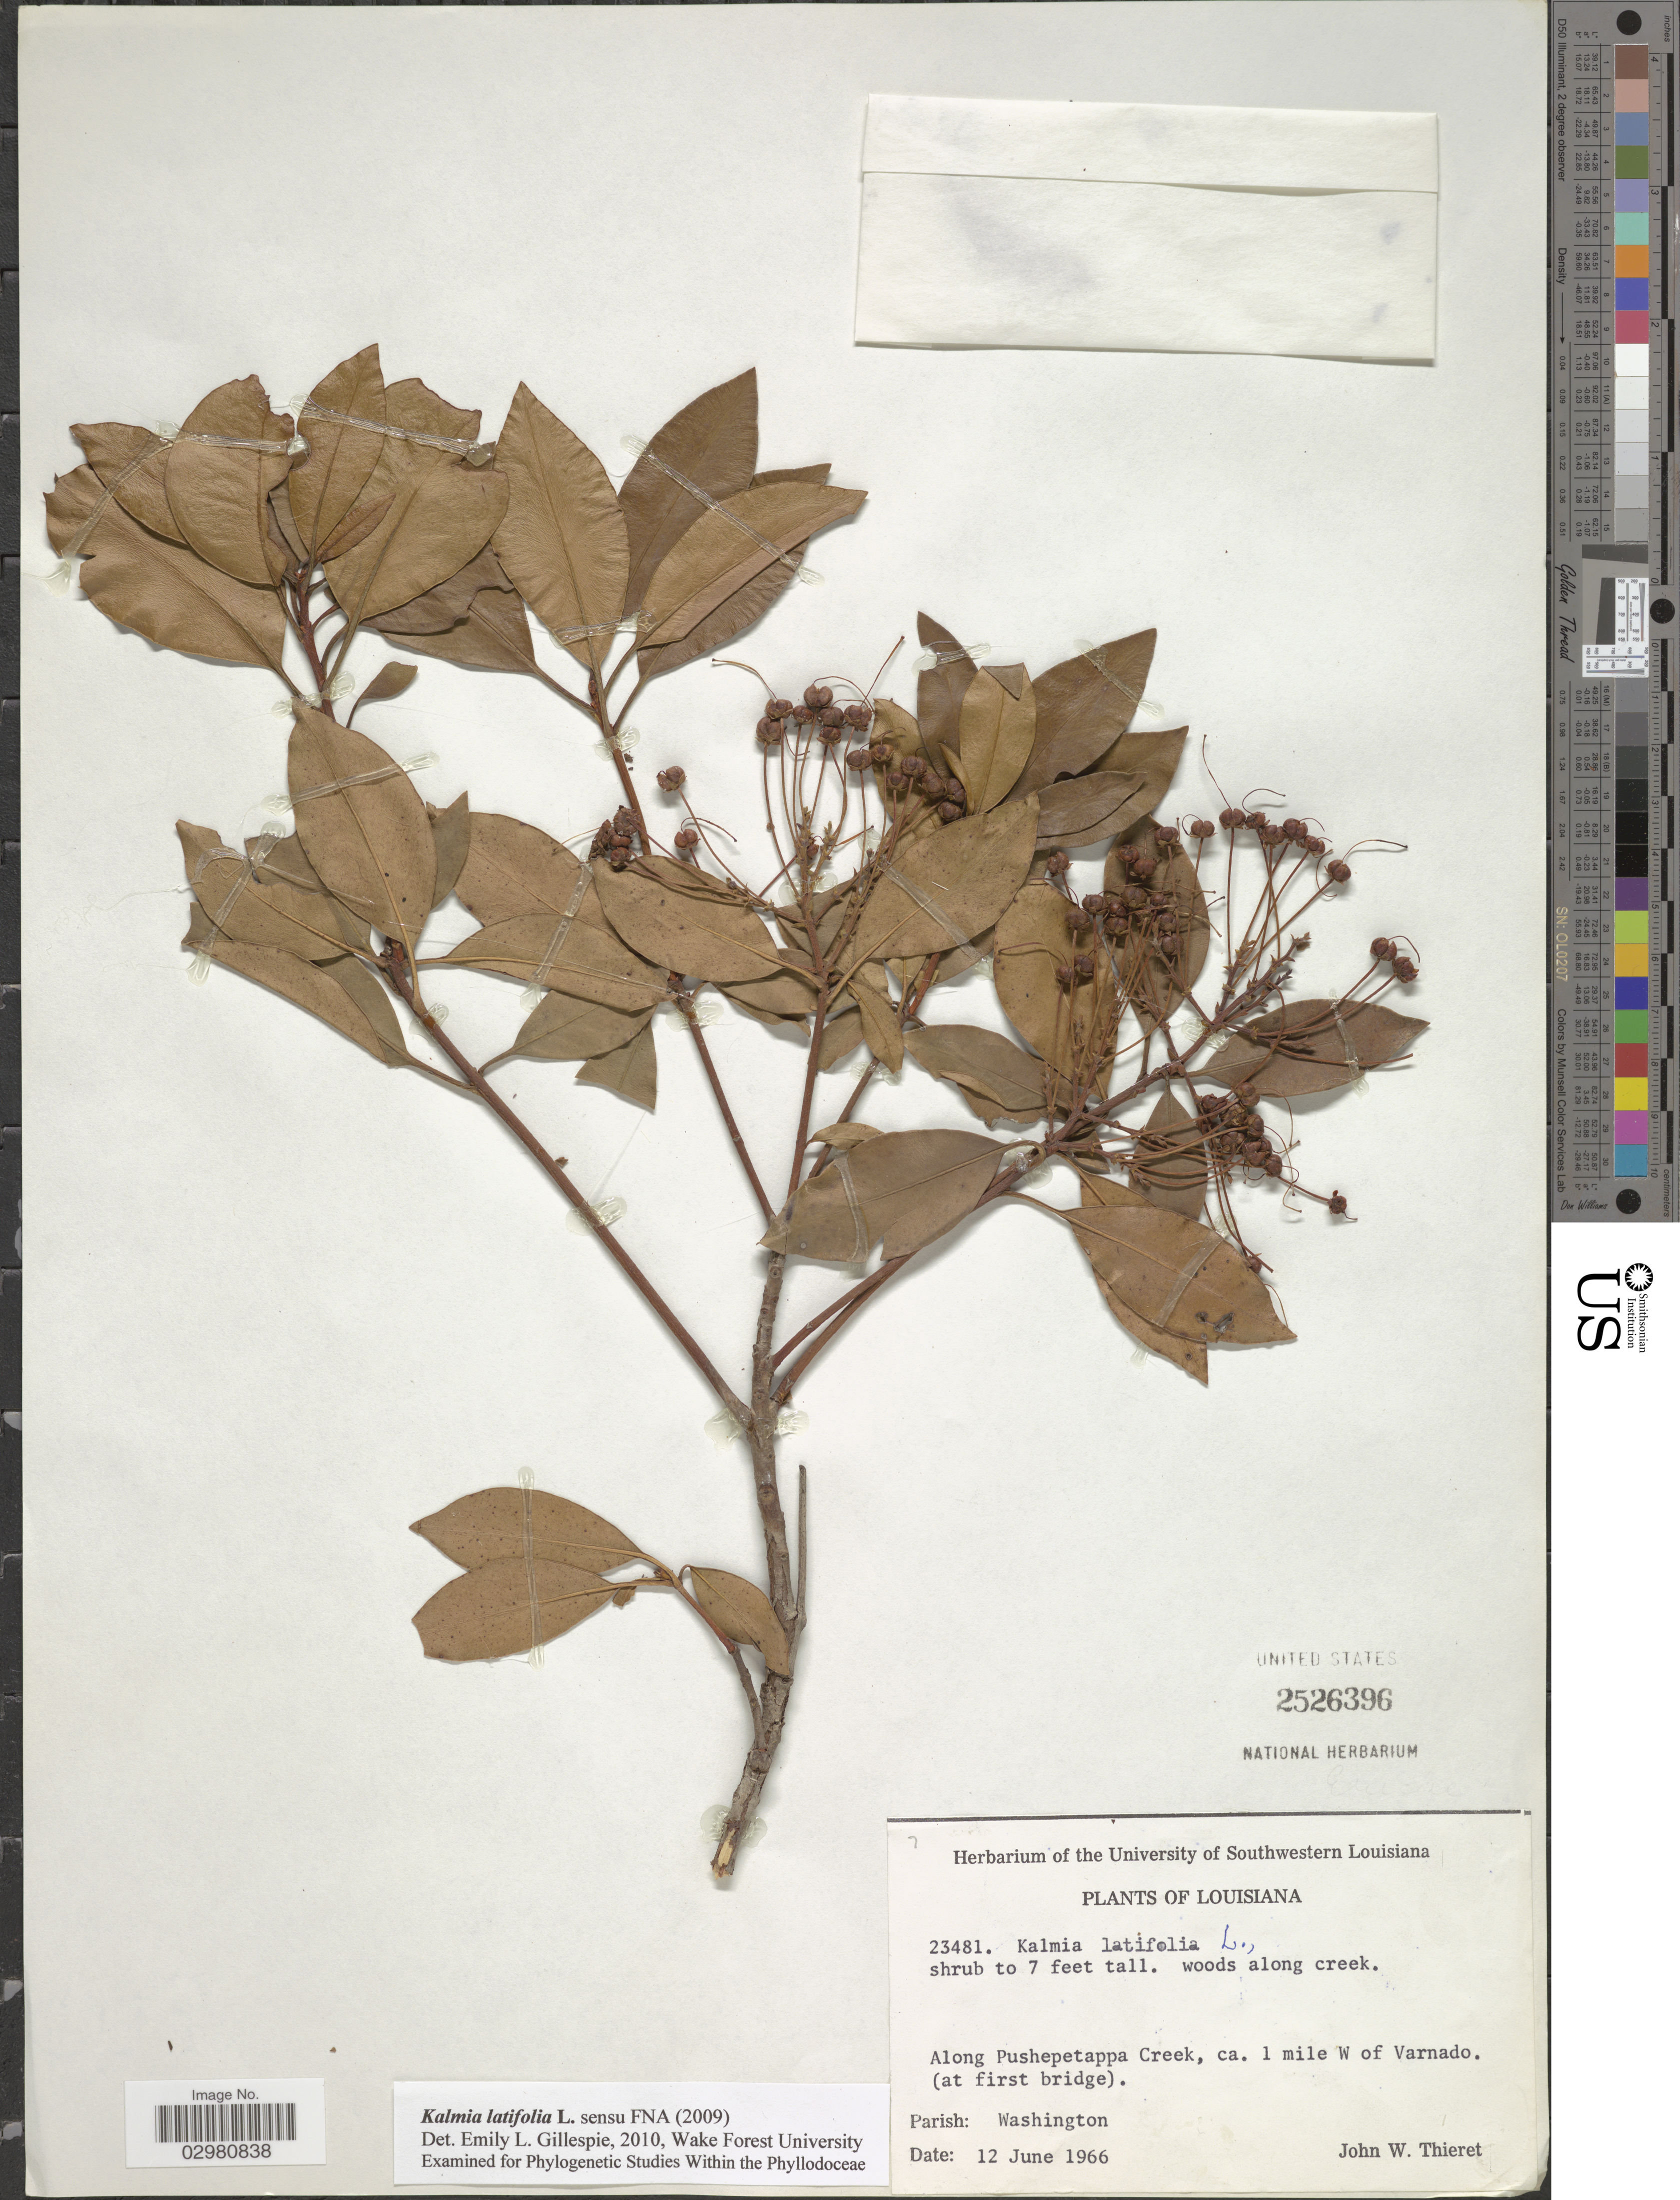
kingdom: Plantae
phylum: Tracheophyta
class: Magnoliopsida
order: Ericales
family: Ericaceae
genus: Kalmia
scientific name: Kalmia latifolia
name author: L.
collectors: J. W. Thieret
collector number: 23481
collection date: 1966-06-12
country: United States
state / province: Louisiana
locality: Along Pushepetappa Creek, ca. 1 mile W of Varnado. (at first bridge). Parish: Washington.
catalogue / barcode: US 2526396